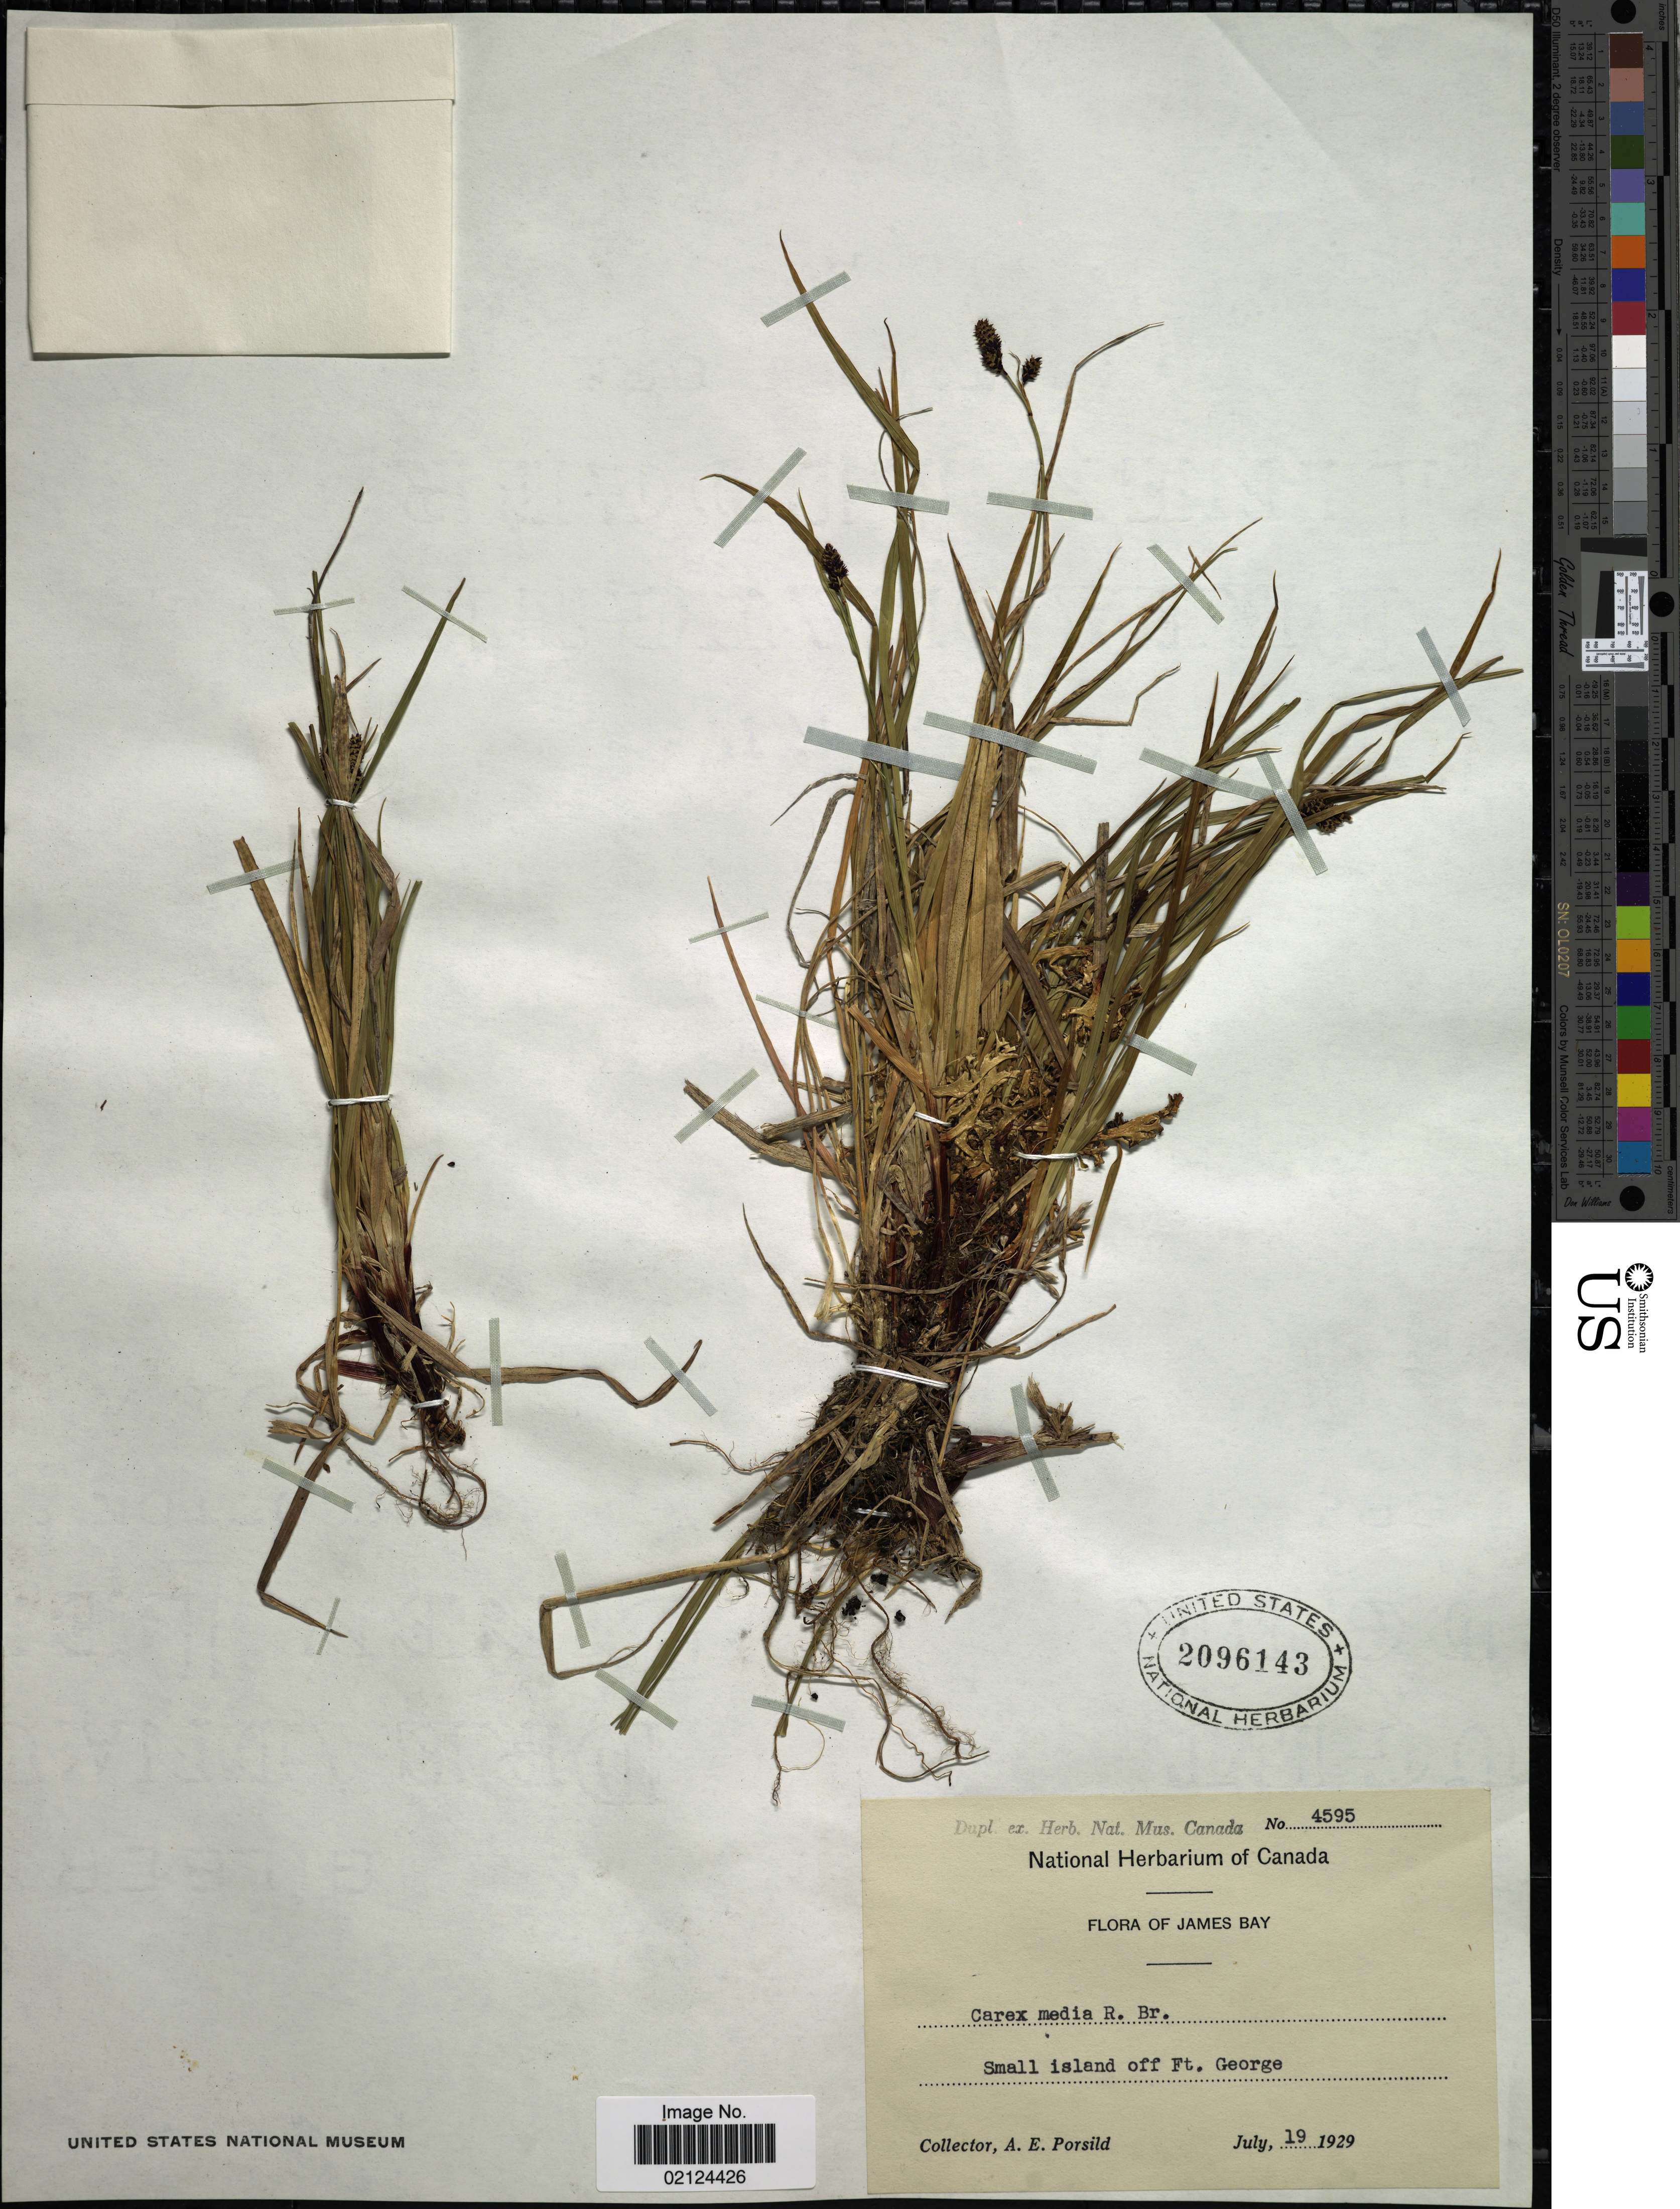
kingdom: Plantae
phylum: Tracheophyta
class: Liliopsida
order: Poales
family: Cyperaceae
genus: Carex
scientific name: Carex media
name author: R. Br.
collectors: A. E. Porsild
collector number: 4595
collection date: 1929-07-19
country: Canada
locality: James Bay, Small island off Ft. George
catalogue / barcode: US 2096143